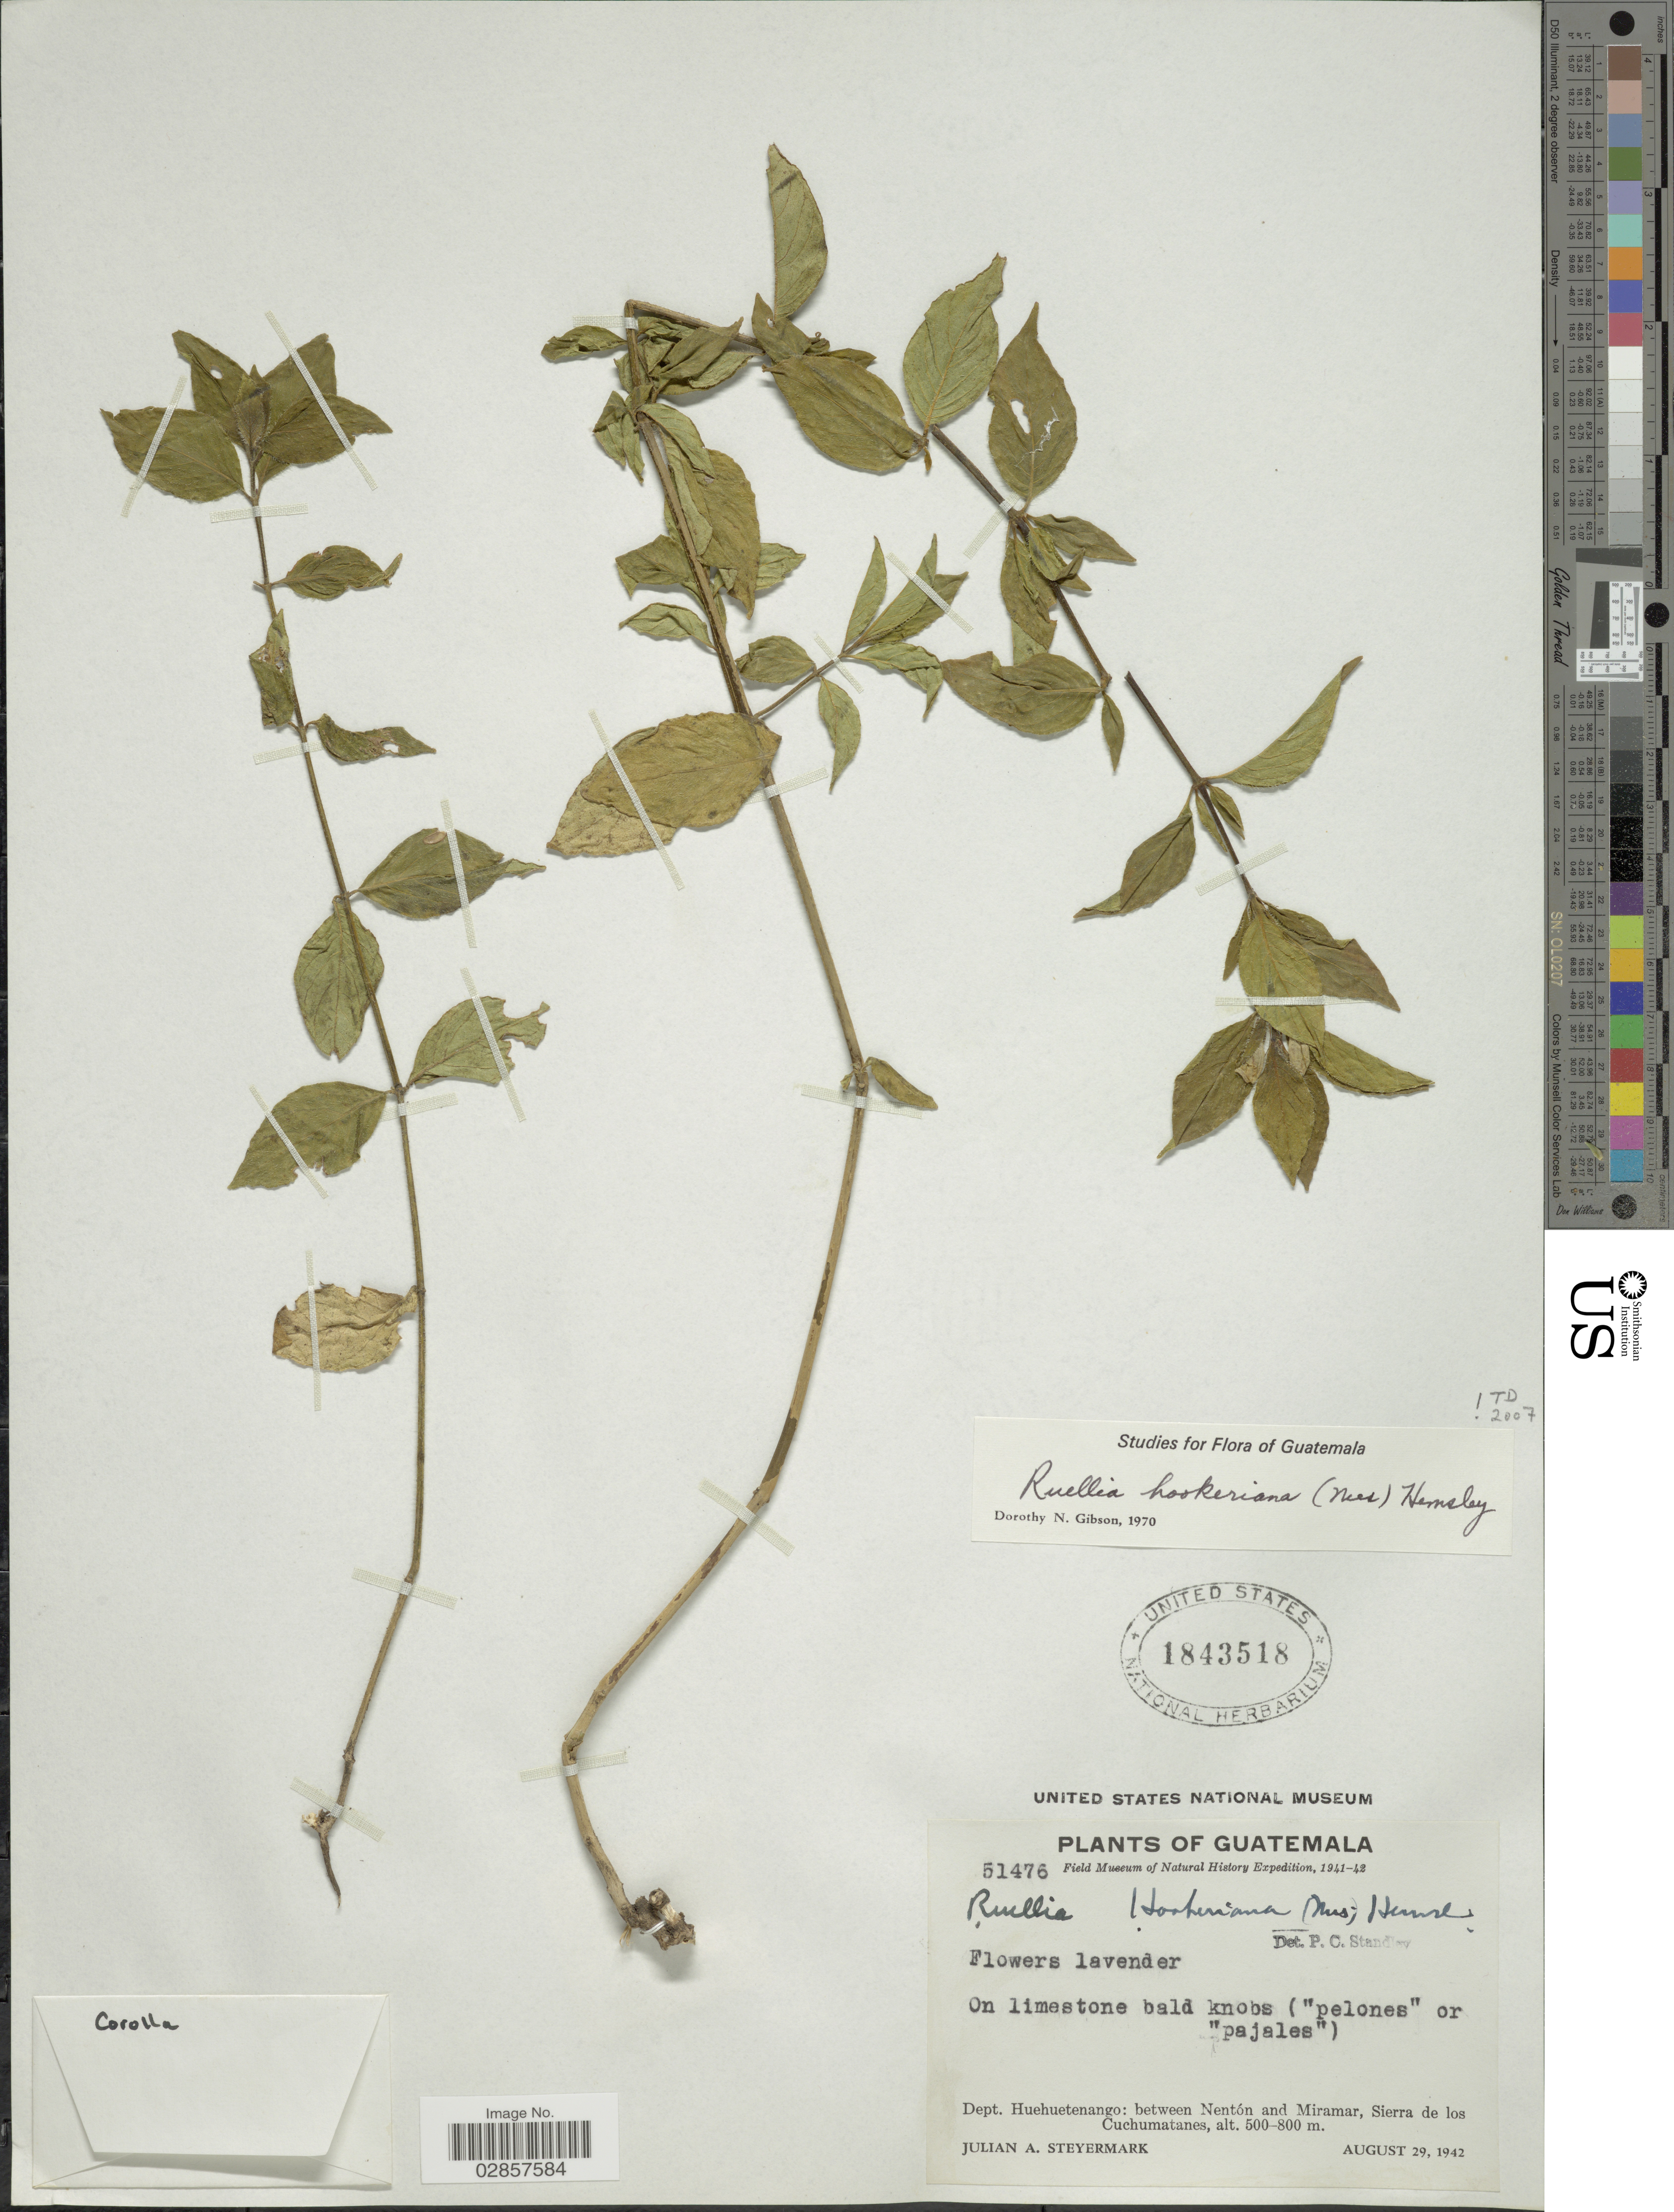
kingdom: Plantae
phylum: Tracheophyta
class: Magnoliopsida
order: Lamiales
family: Acanthaceae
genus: Ruellia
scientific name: Ruellia hookeriana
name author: (Nees) Hemsl.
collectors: J. Steyermark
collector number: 51476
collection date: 1942-08-29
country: Guatemala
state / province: Huehuetenango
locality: Dept. Huehuetenango, between Nentón and Miramar, Sierra de los Cuchumatanes.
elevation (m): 500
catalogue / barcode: US 1843518